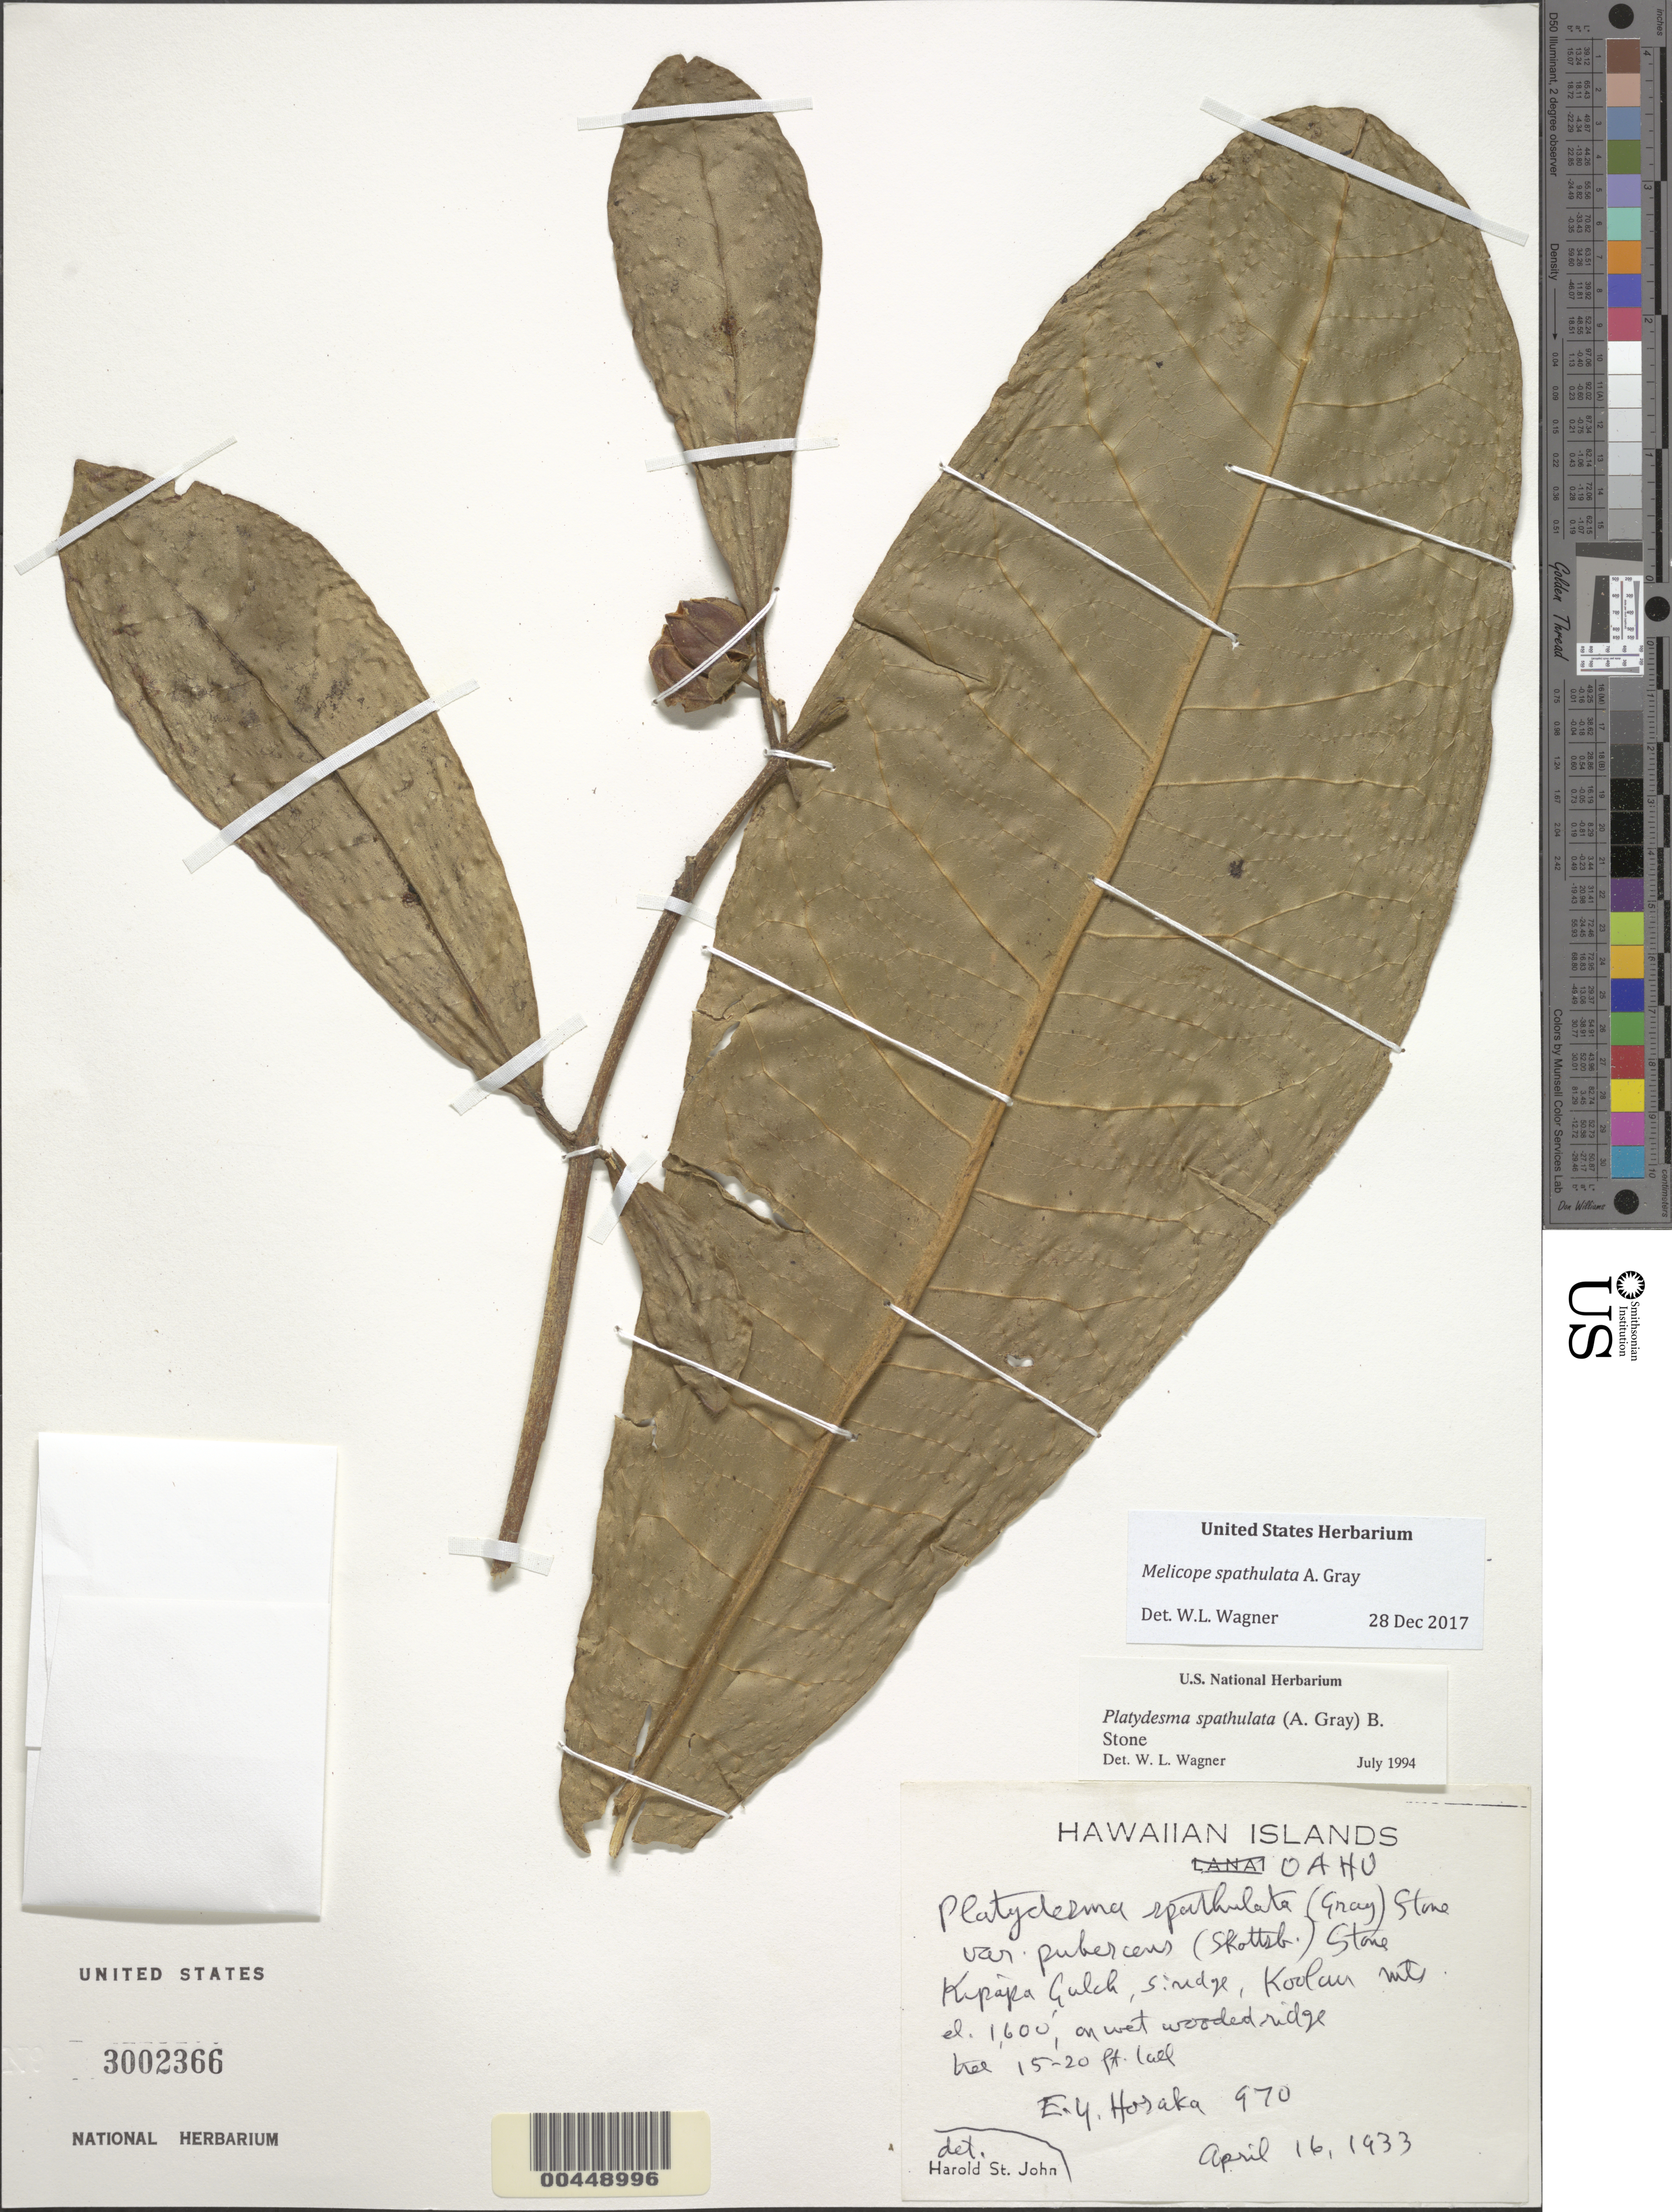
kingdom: Plantae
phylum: Tracheophyta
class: Magnoliopsida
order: Sapindales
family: Rutaceae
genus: Melicope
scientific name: Melicope spathulata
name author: A. Gray in Wilkes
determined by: Wagner, W. L., (BOT), Smithsonian Institution - National Museum of Natural History (UNITED STATES)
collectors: E. Y. Hosaka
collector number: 970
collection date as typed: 16 Apr 1933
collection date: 1933-04-16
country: United States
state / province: Hawaii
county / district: Honolulu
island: Oahu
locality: Kipapa Gulch, S ridge, Koolau Mts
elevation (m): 488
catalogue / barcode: US 3002366